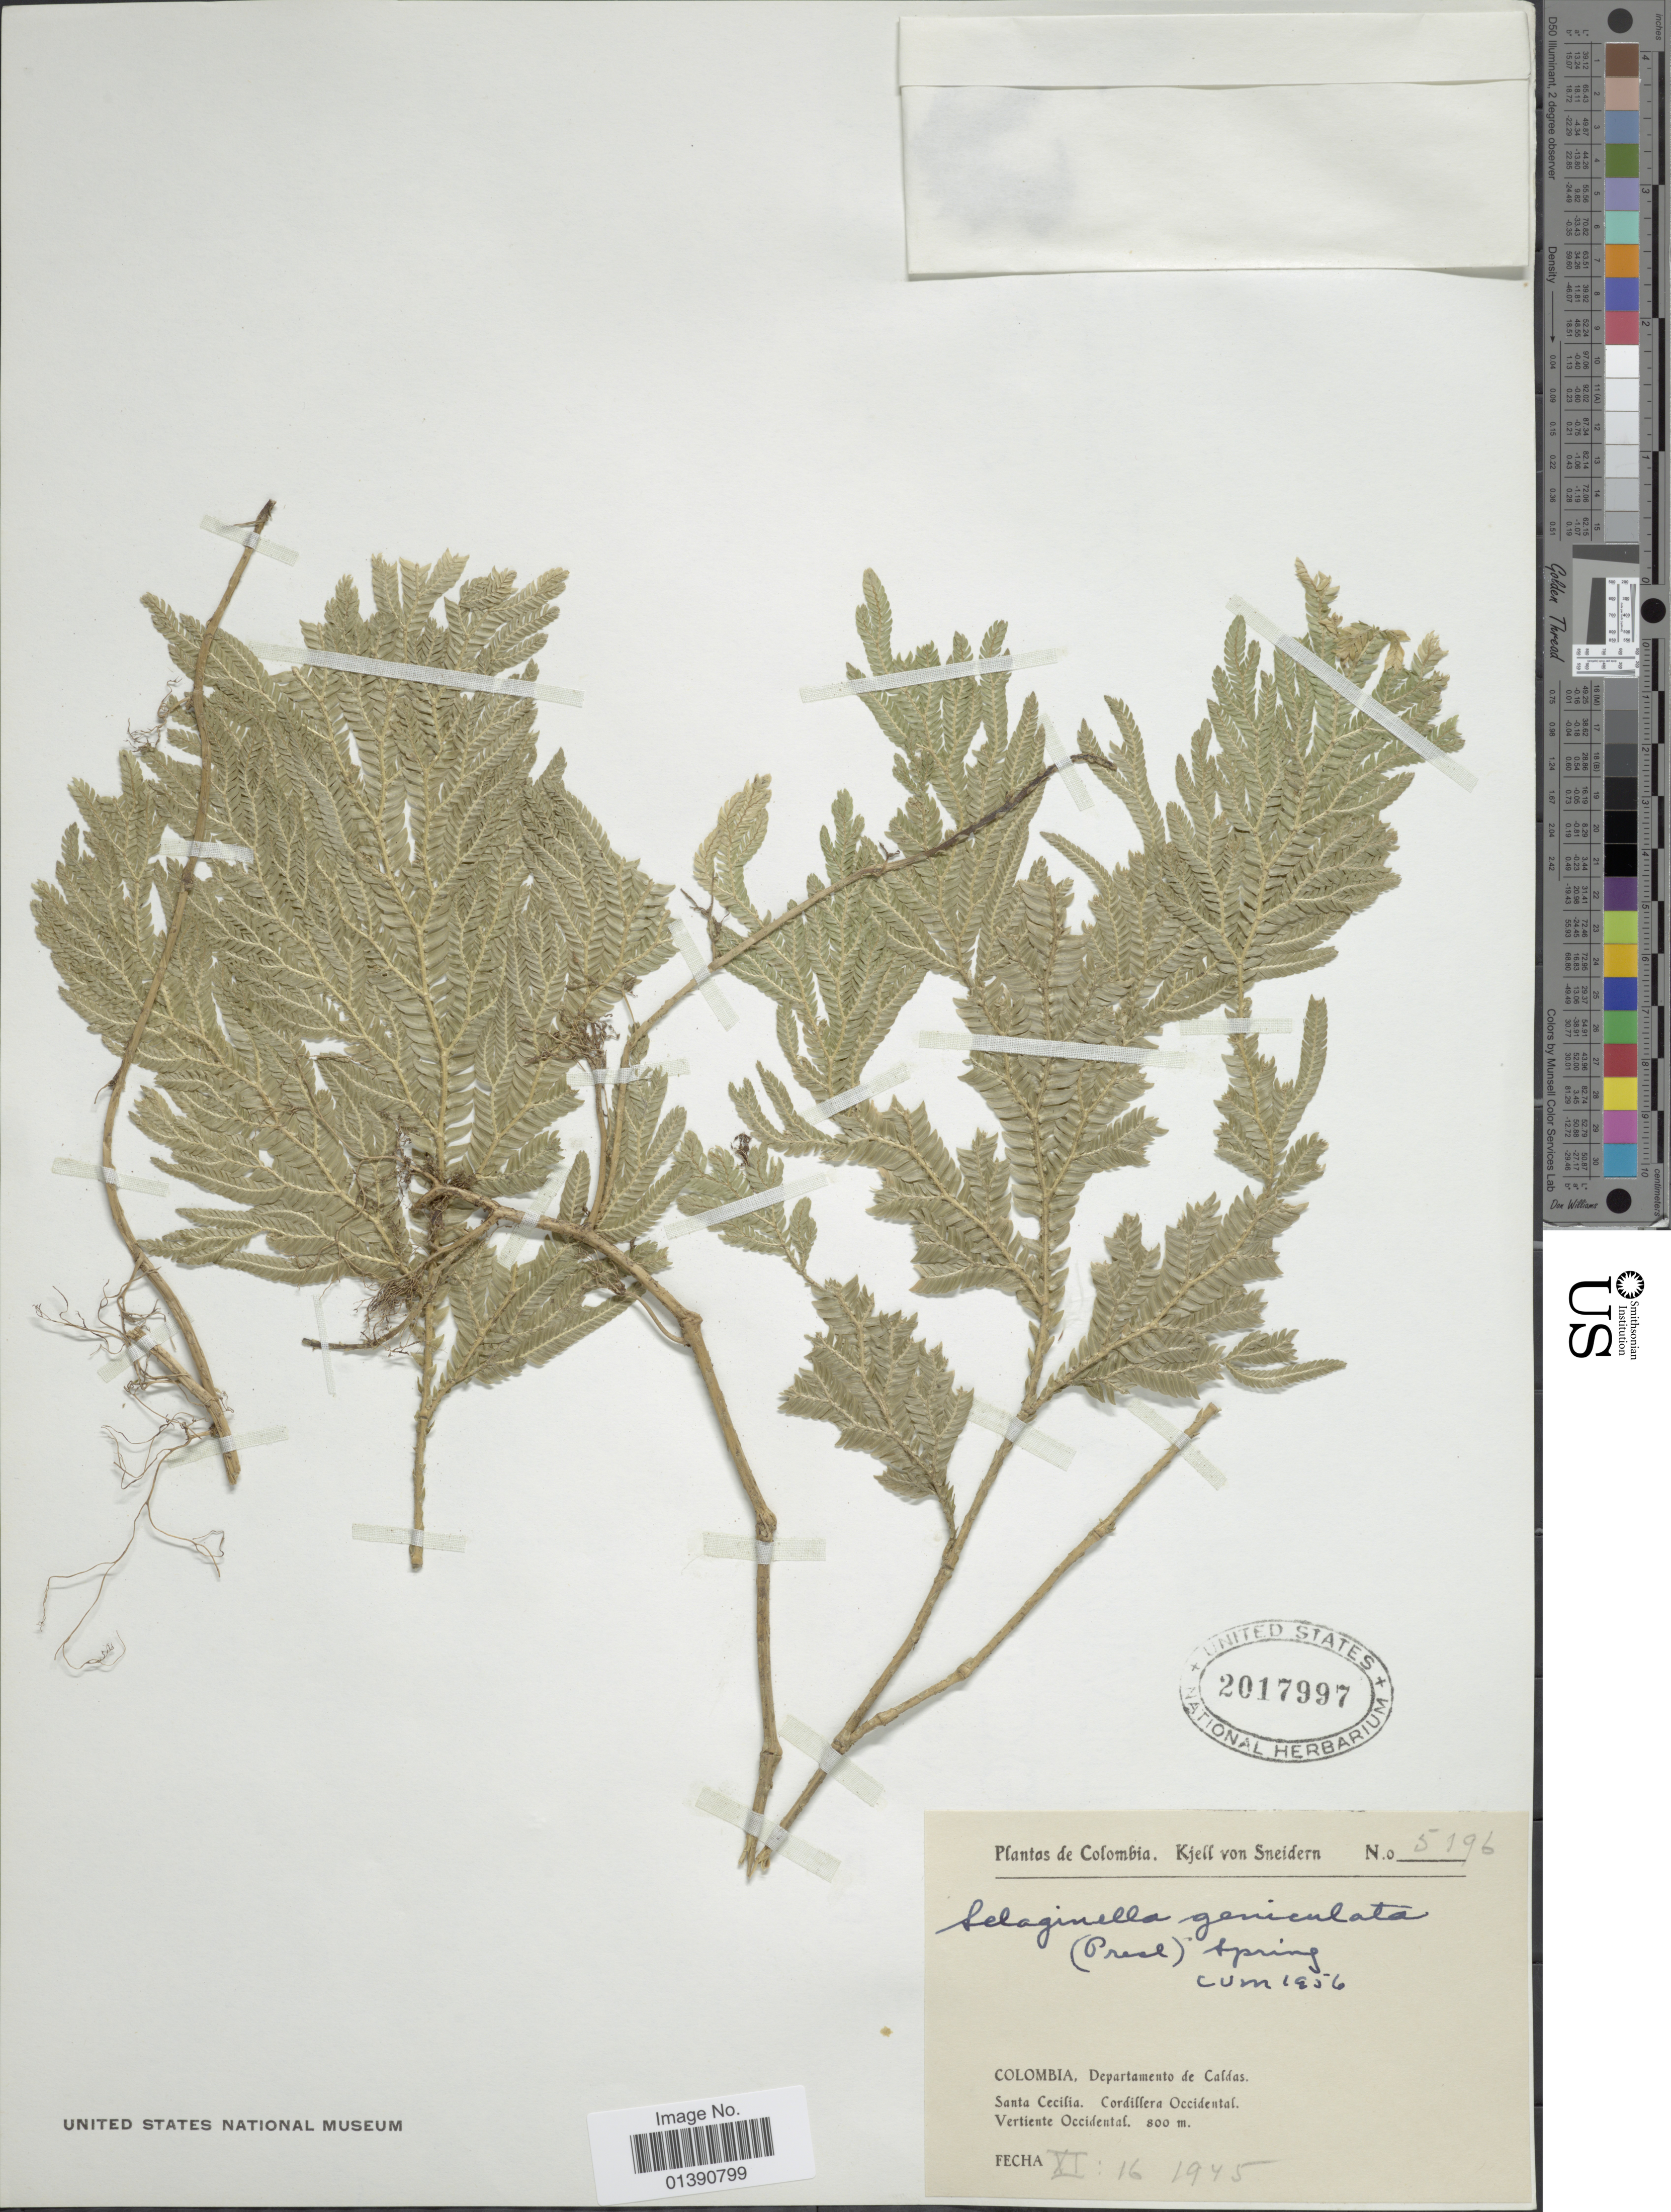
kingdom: Plantae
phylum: Tracheophyta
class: Lycopodiopsida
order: Selaginellales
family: Selaginellaceae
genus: Selaginella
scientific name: Selaginella geniculata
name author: (C. Presl) Spring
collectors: K. von Sneidern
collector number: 5196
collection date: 1945-11-16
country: Colombia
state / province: Caldas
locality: Santa Cecila, Cordillera, Vertiente Occidental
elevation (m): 800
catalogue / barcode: US 2017997